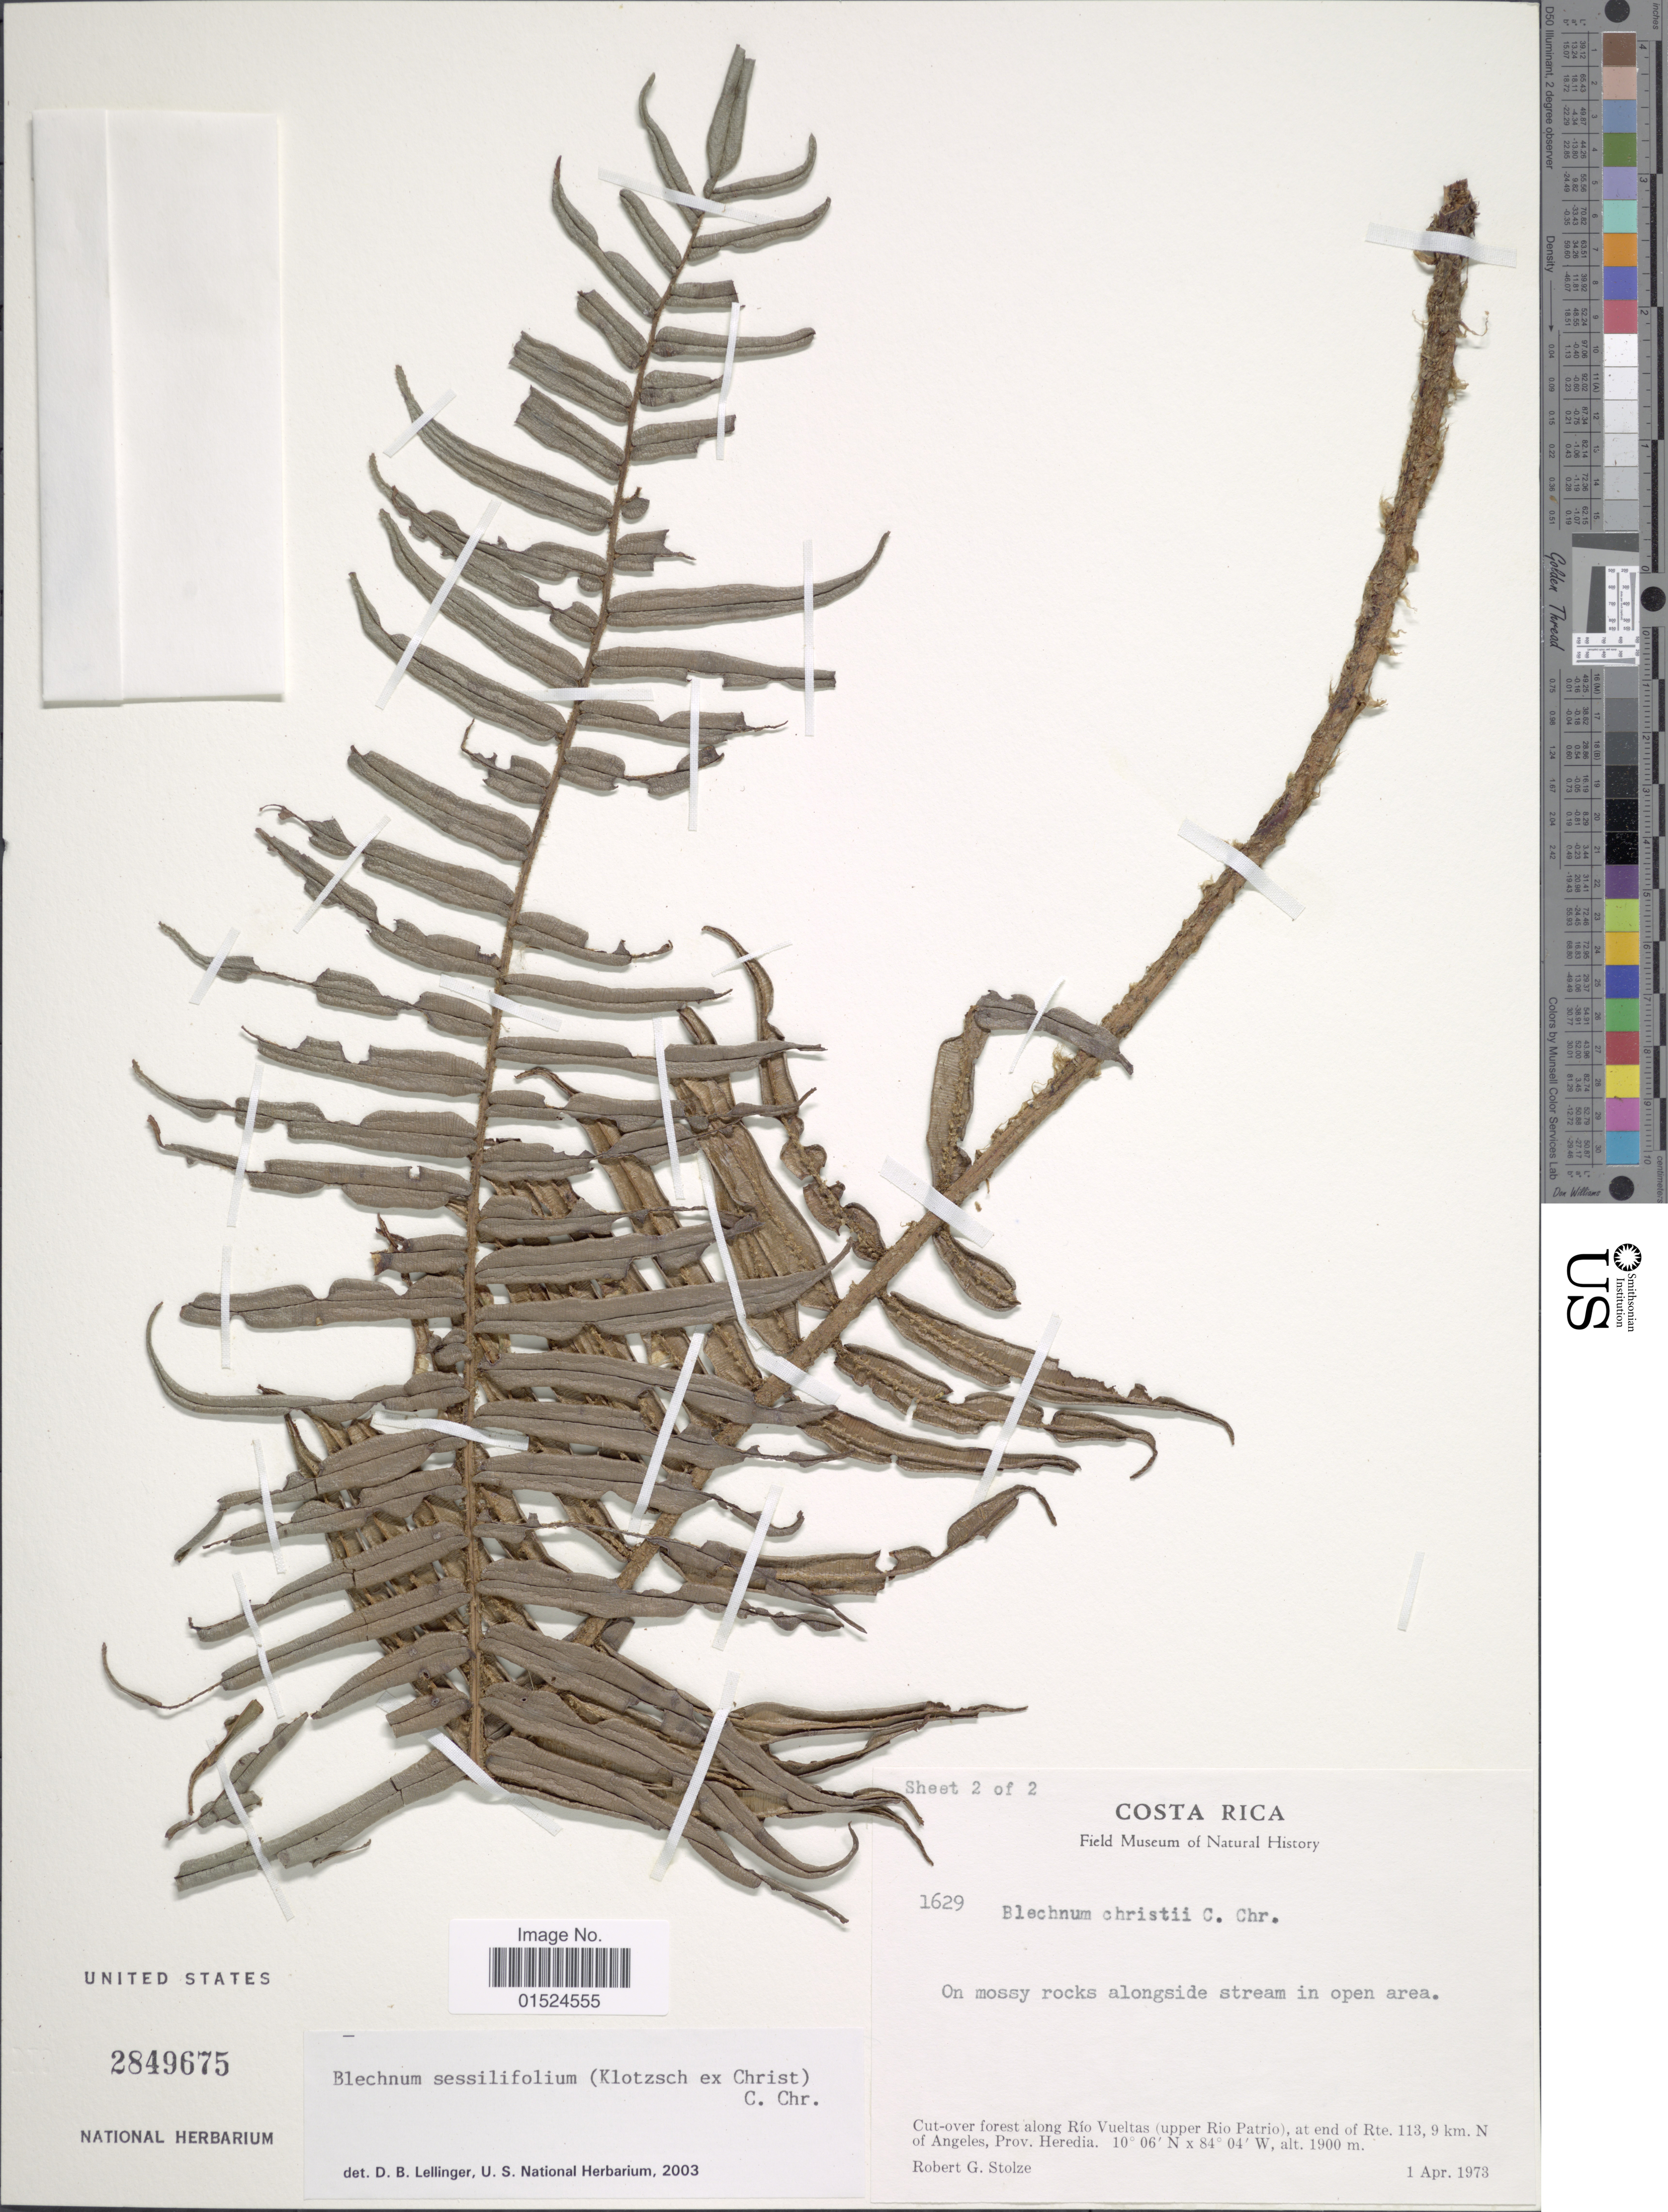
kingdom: Plantae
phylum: Tracheophyta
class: Polypodiopsida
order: Polypodiales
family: Blechnaceae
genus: Blechnum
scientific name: Blechnum sessilifolium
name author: (Klotzsch ex Christ) C. Chr.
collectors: R. G. Stolze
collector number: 1629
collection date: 1973-04-01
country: Costa Rica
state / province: Heredia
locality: Cut-over forest along Río Vueltas (upper Rio Patrio), at end of Rte. 113,9 km. N of Angeles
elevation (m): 1900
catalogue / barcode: US 2849675